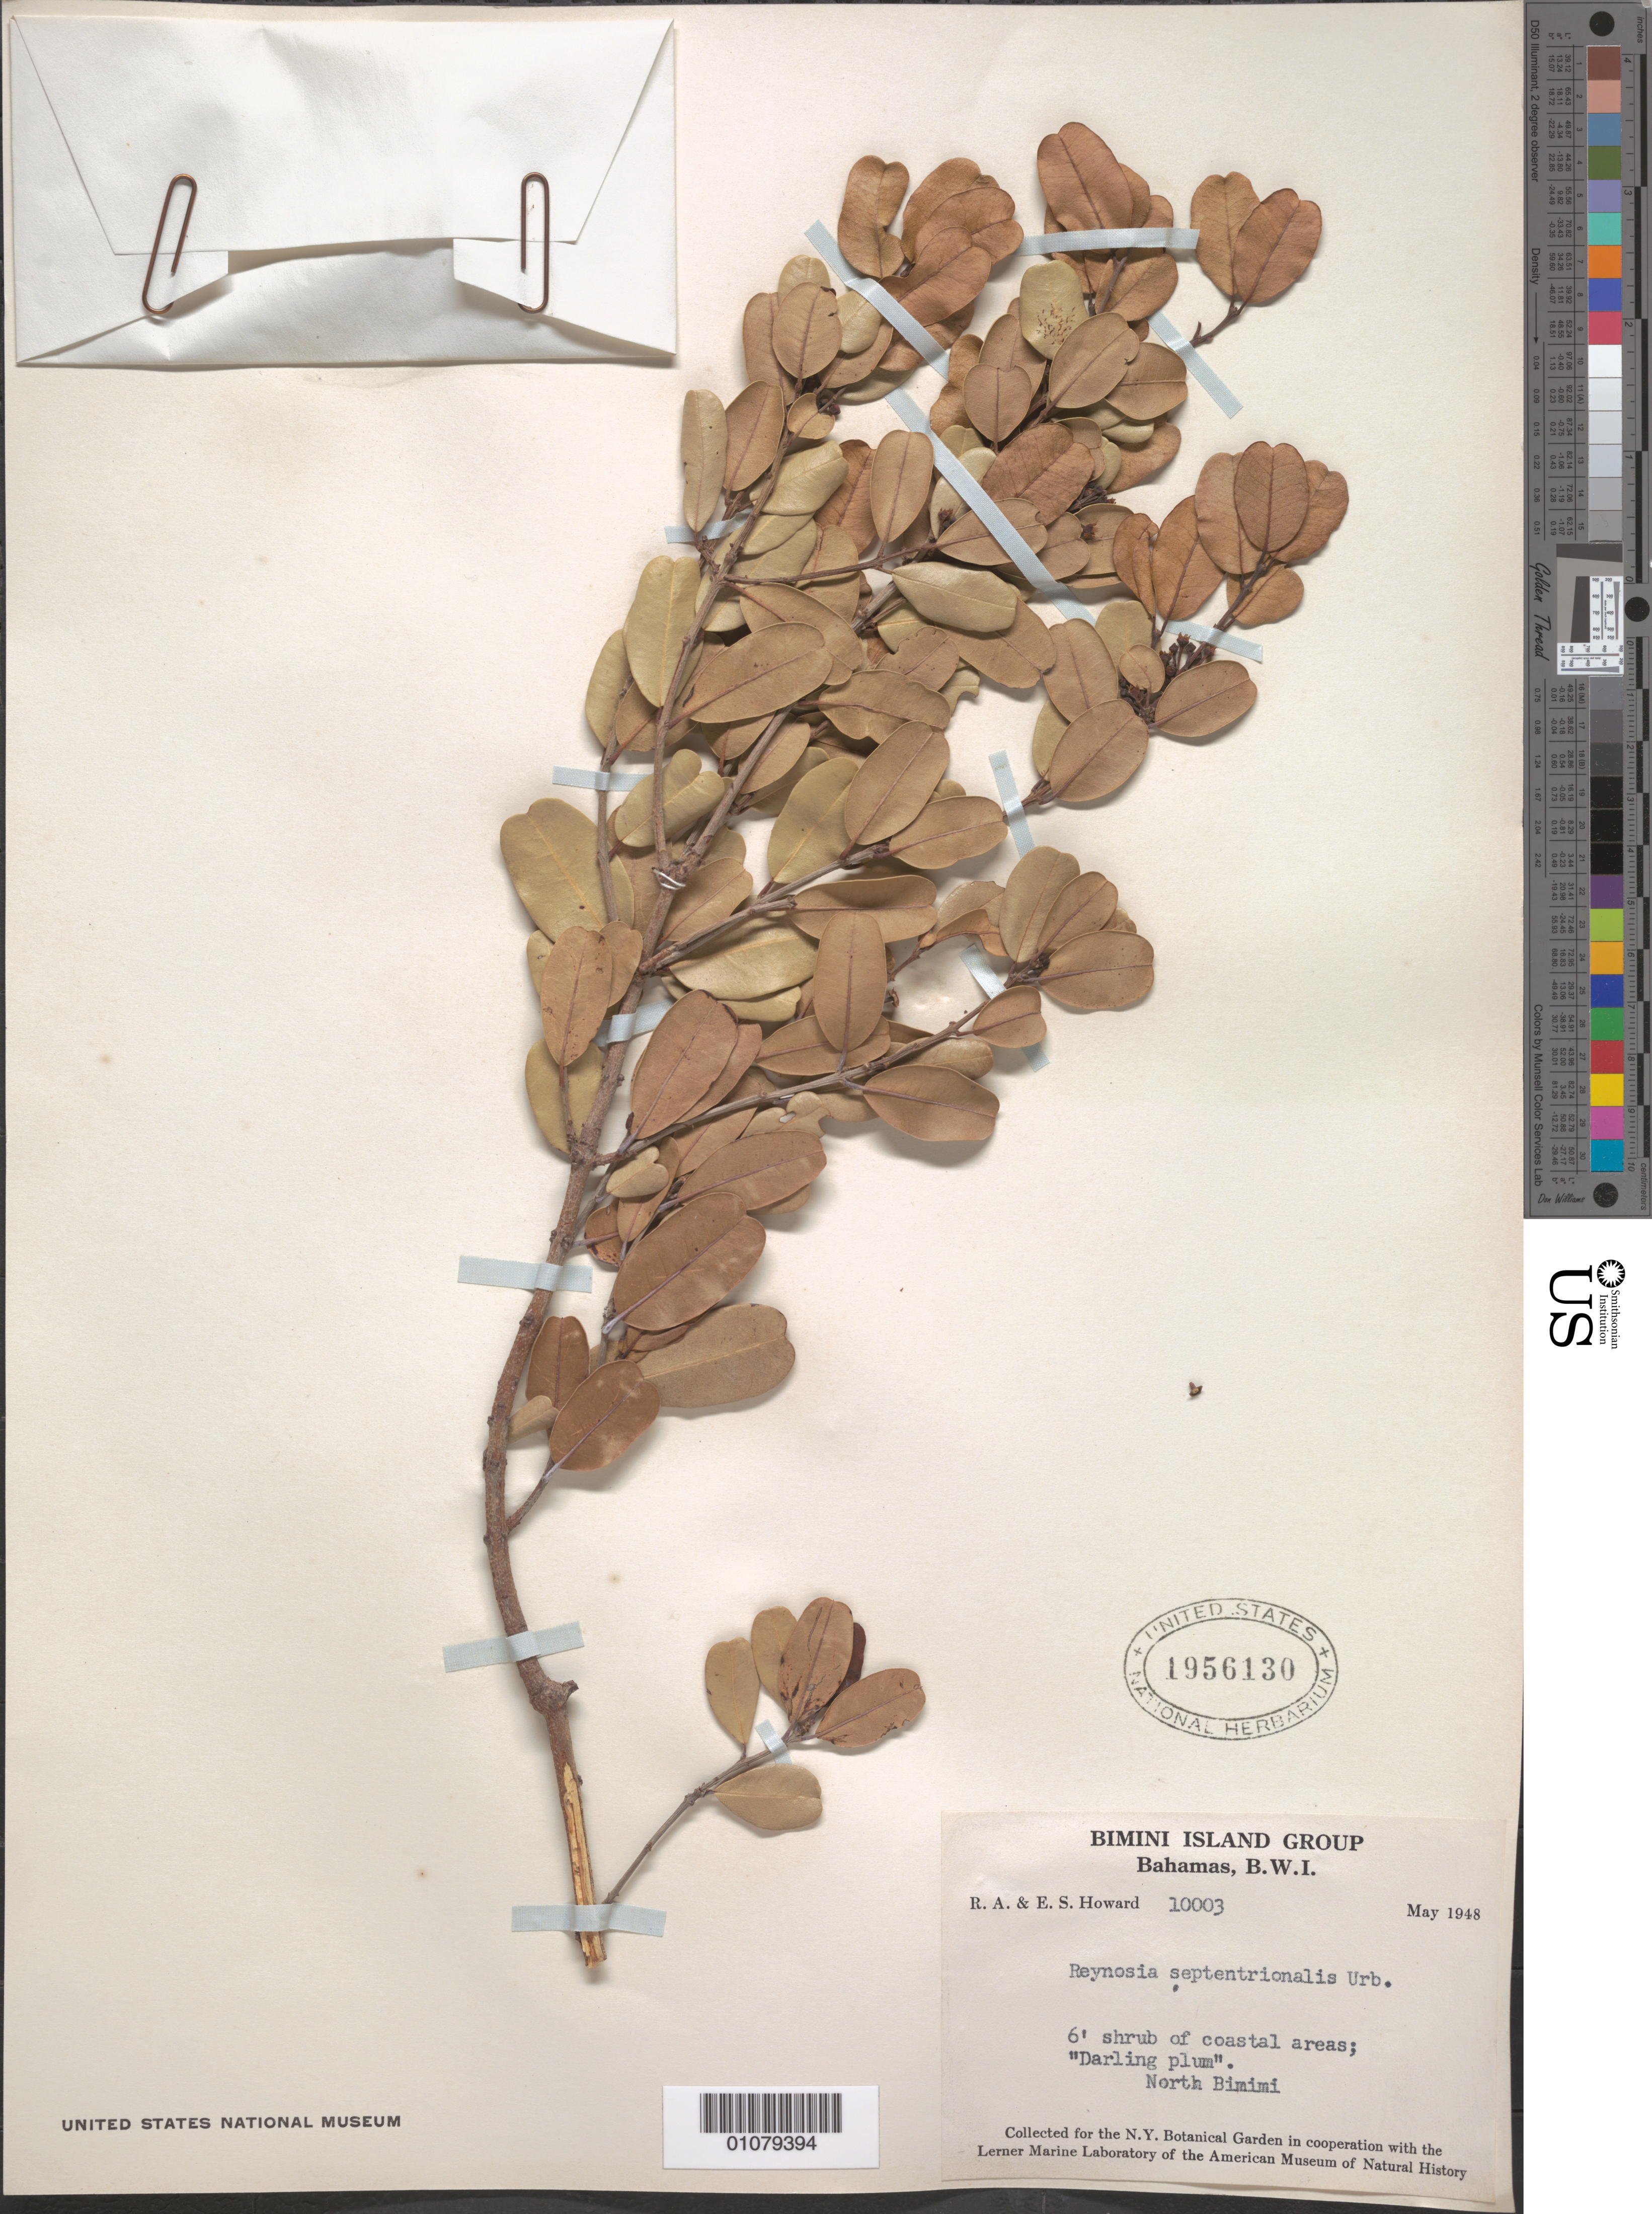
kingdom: Plantae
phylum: Tracheophyta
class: Magnoliopsida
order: Rosales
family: Rhamnaceae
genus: Reynosia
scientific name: Reynosia septentrionalis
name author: Urb.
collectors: R. A. Howard & E. S. Howard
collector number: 10003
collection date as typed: May 1948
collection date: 1948-05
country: Bahamas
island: Bimini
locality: North Bimimi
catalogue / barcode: US 1956130